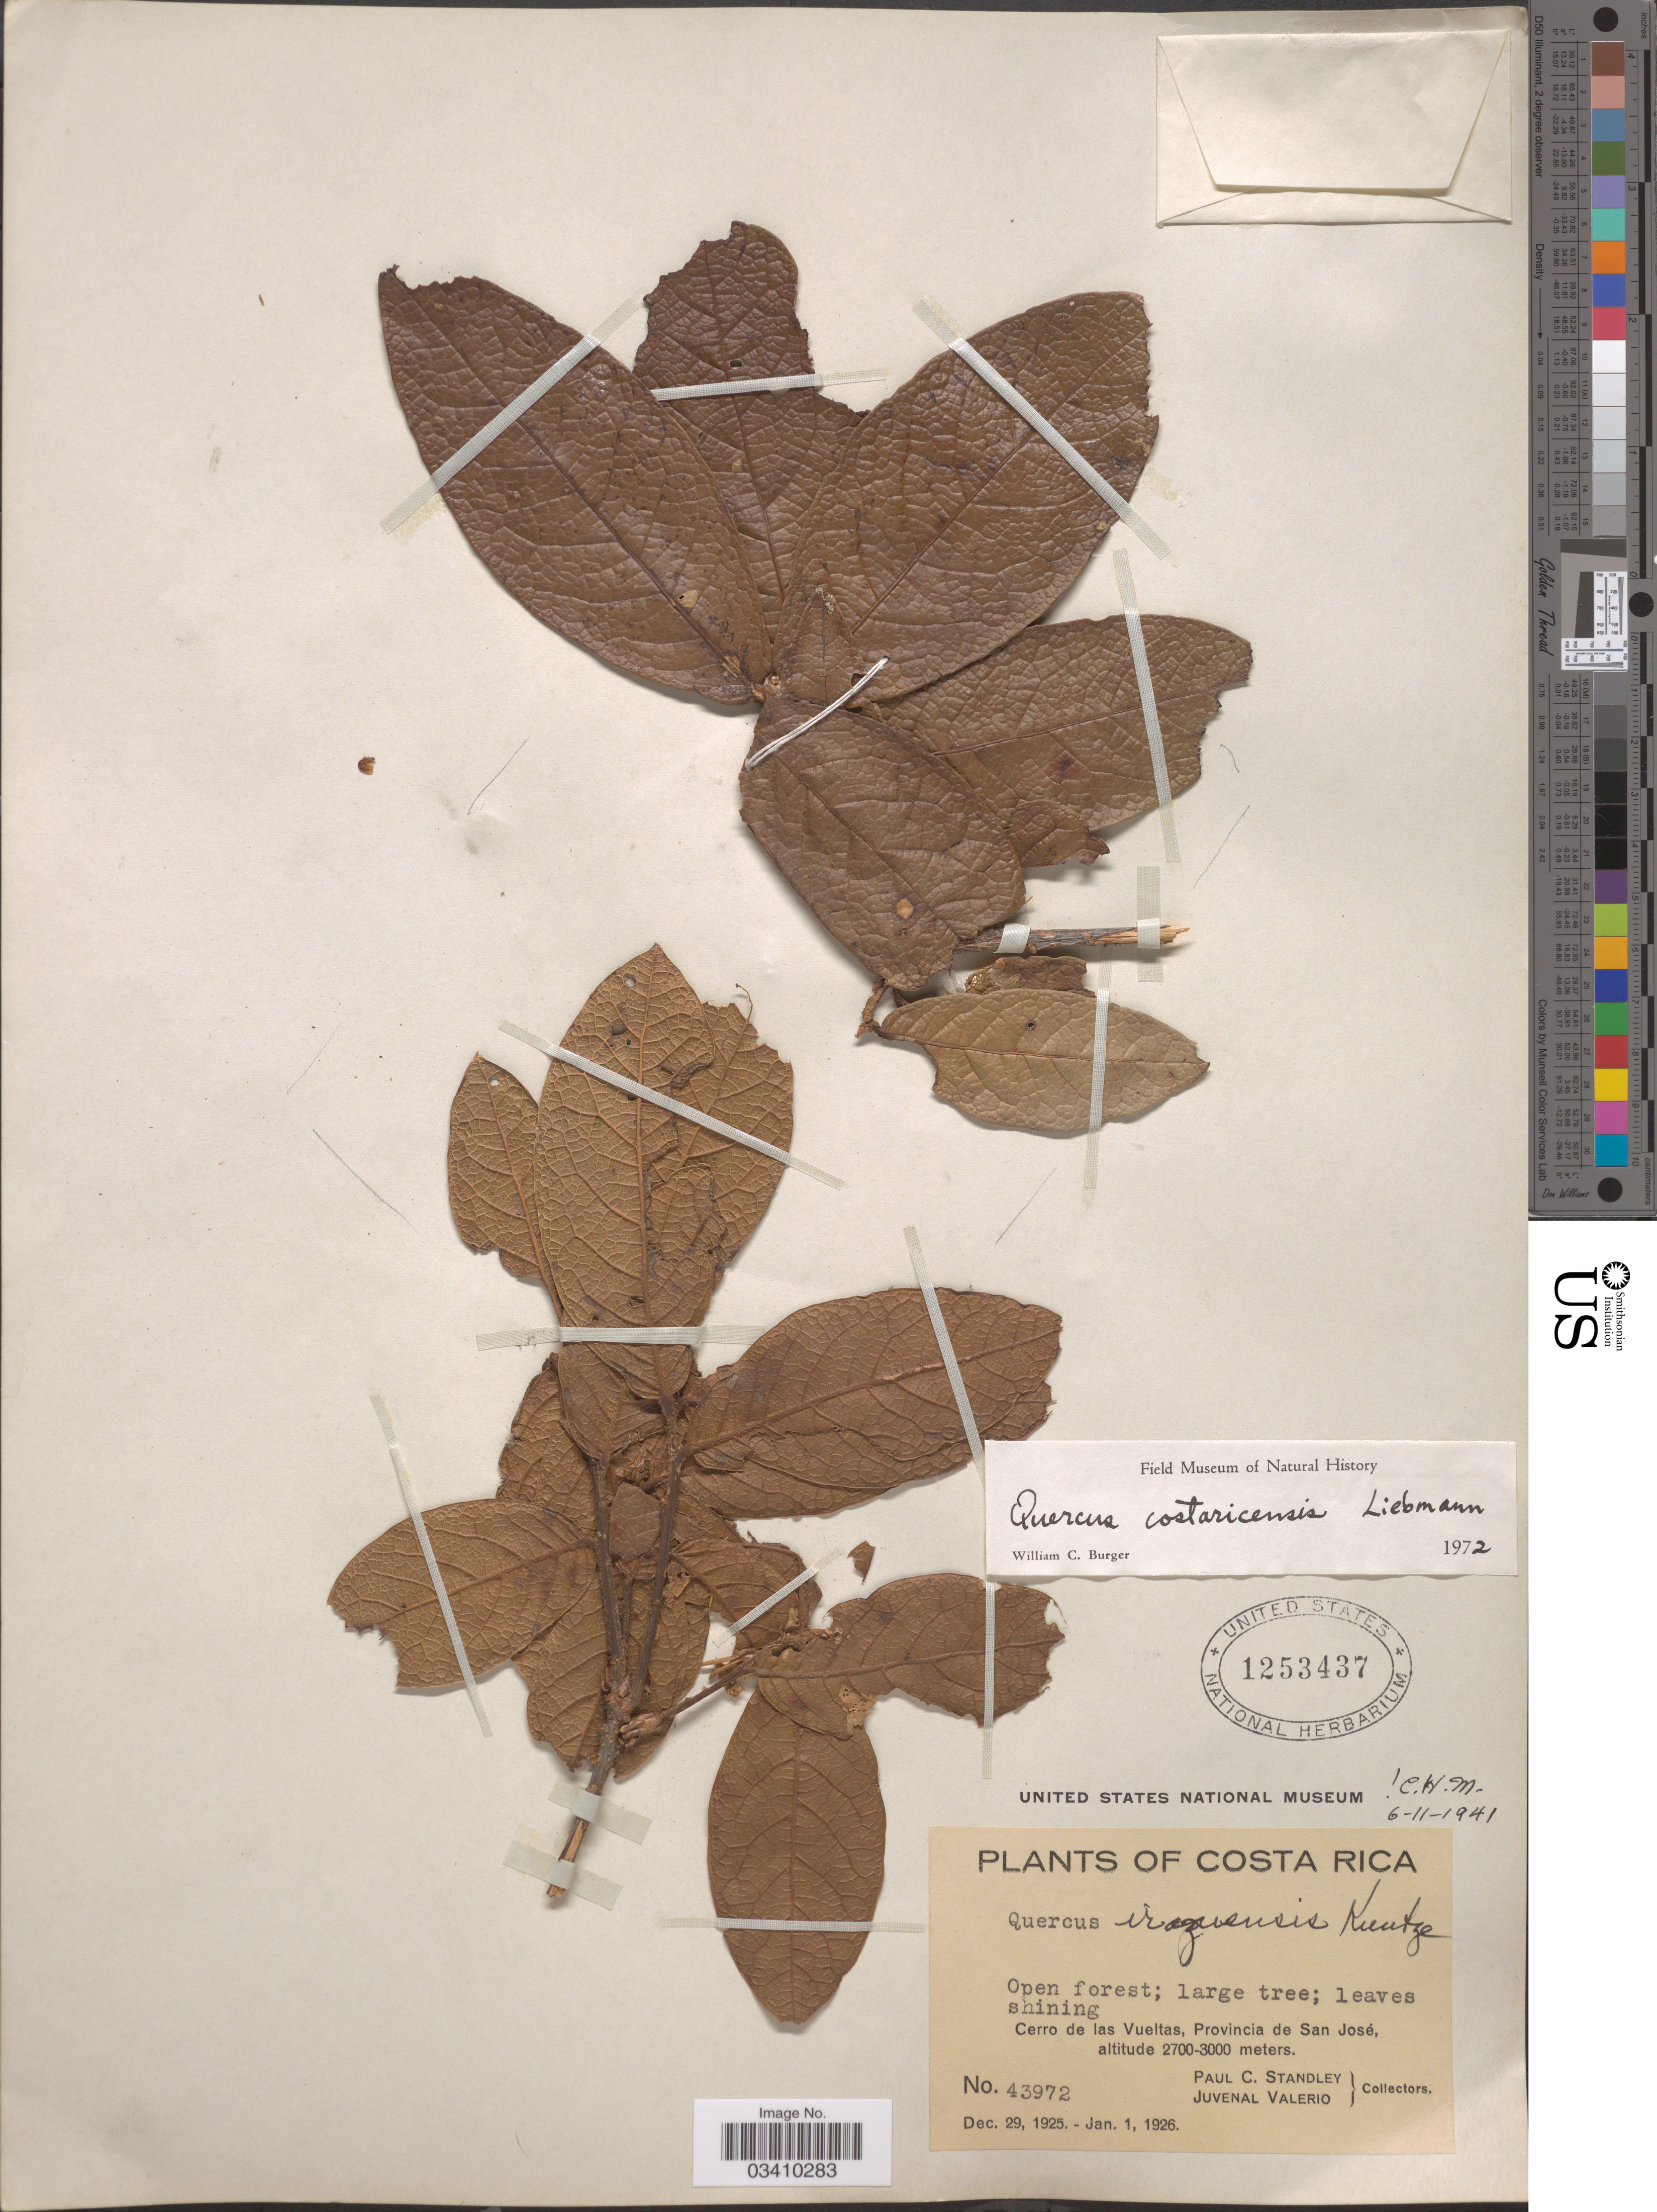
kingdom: Plantae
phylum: Tracheophyta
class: Magnoliopsida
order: Fagales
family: Fagaceae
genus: Quercus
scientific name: Quercus costaricensis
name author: Liebm.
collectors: P. C. Standley & J. Valerio R.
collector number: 43972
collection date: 1925-12-29/1926-01-01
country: Costa Rica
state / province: San José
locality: Cerro de las Vueltas.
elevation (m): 2700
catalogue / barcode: US 1253437